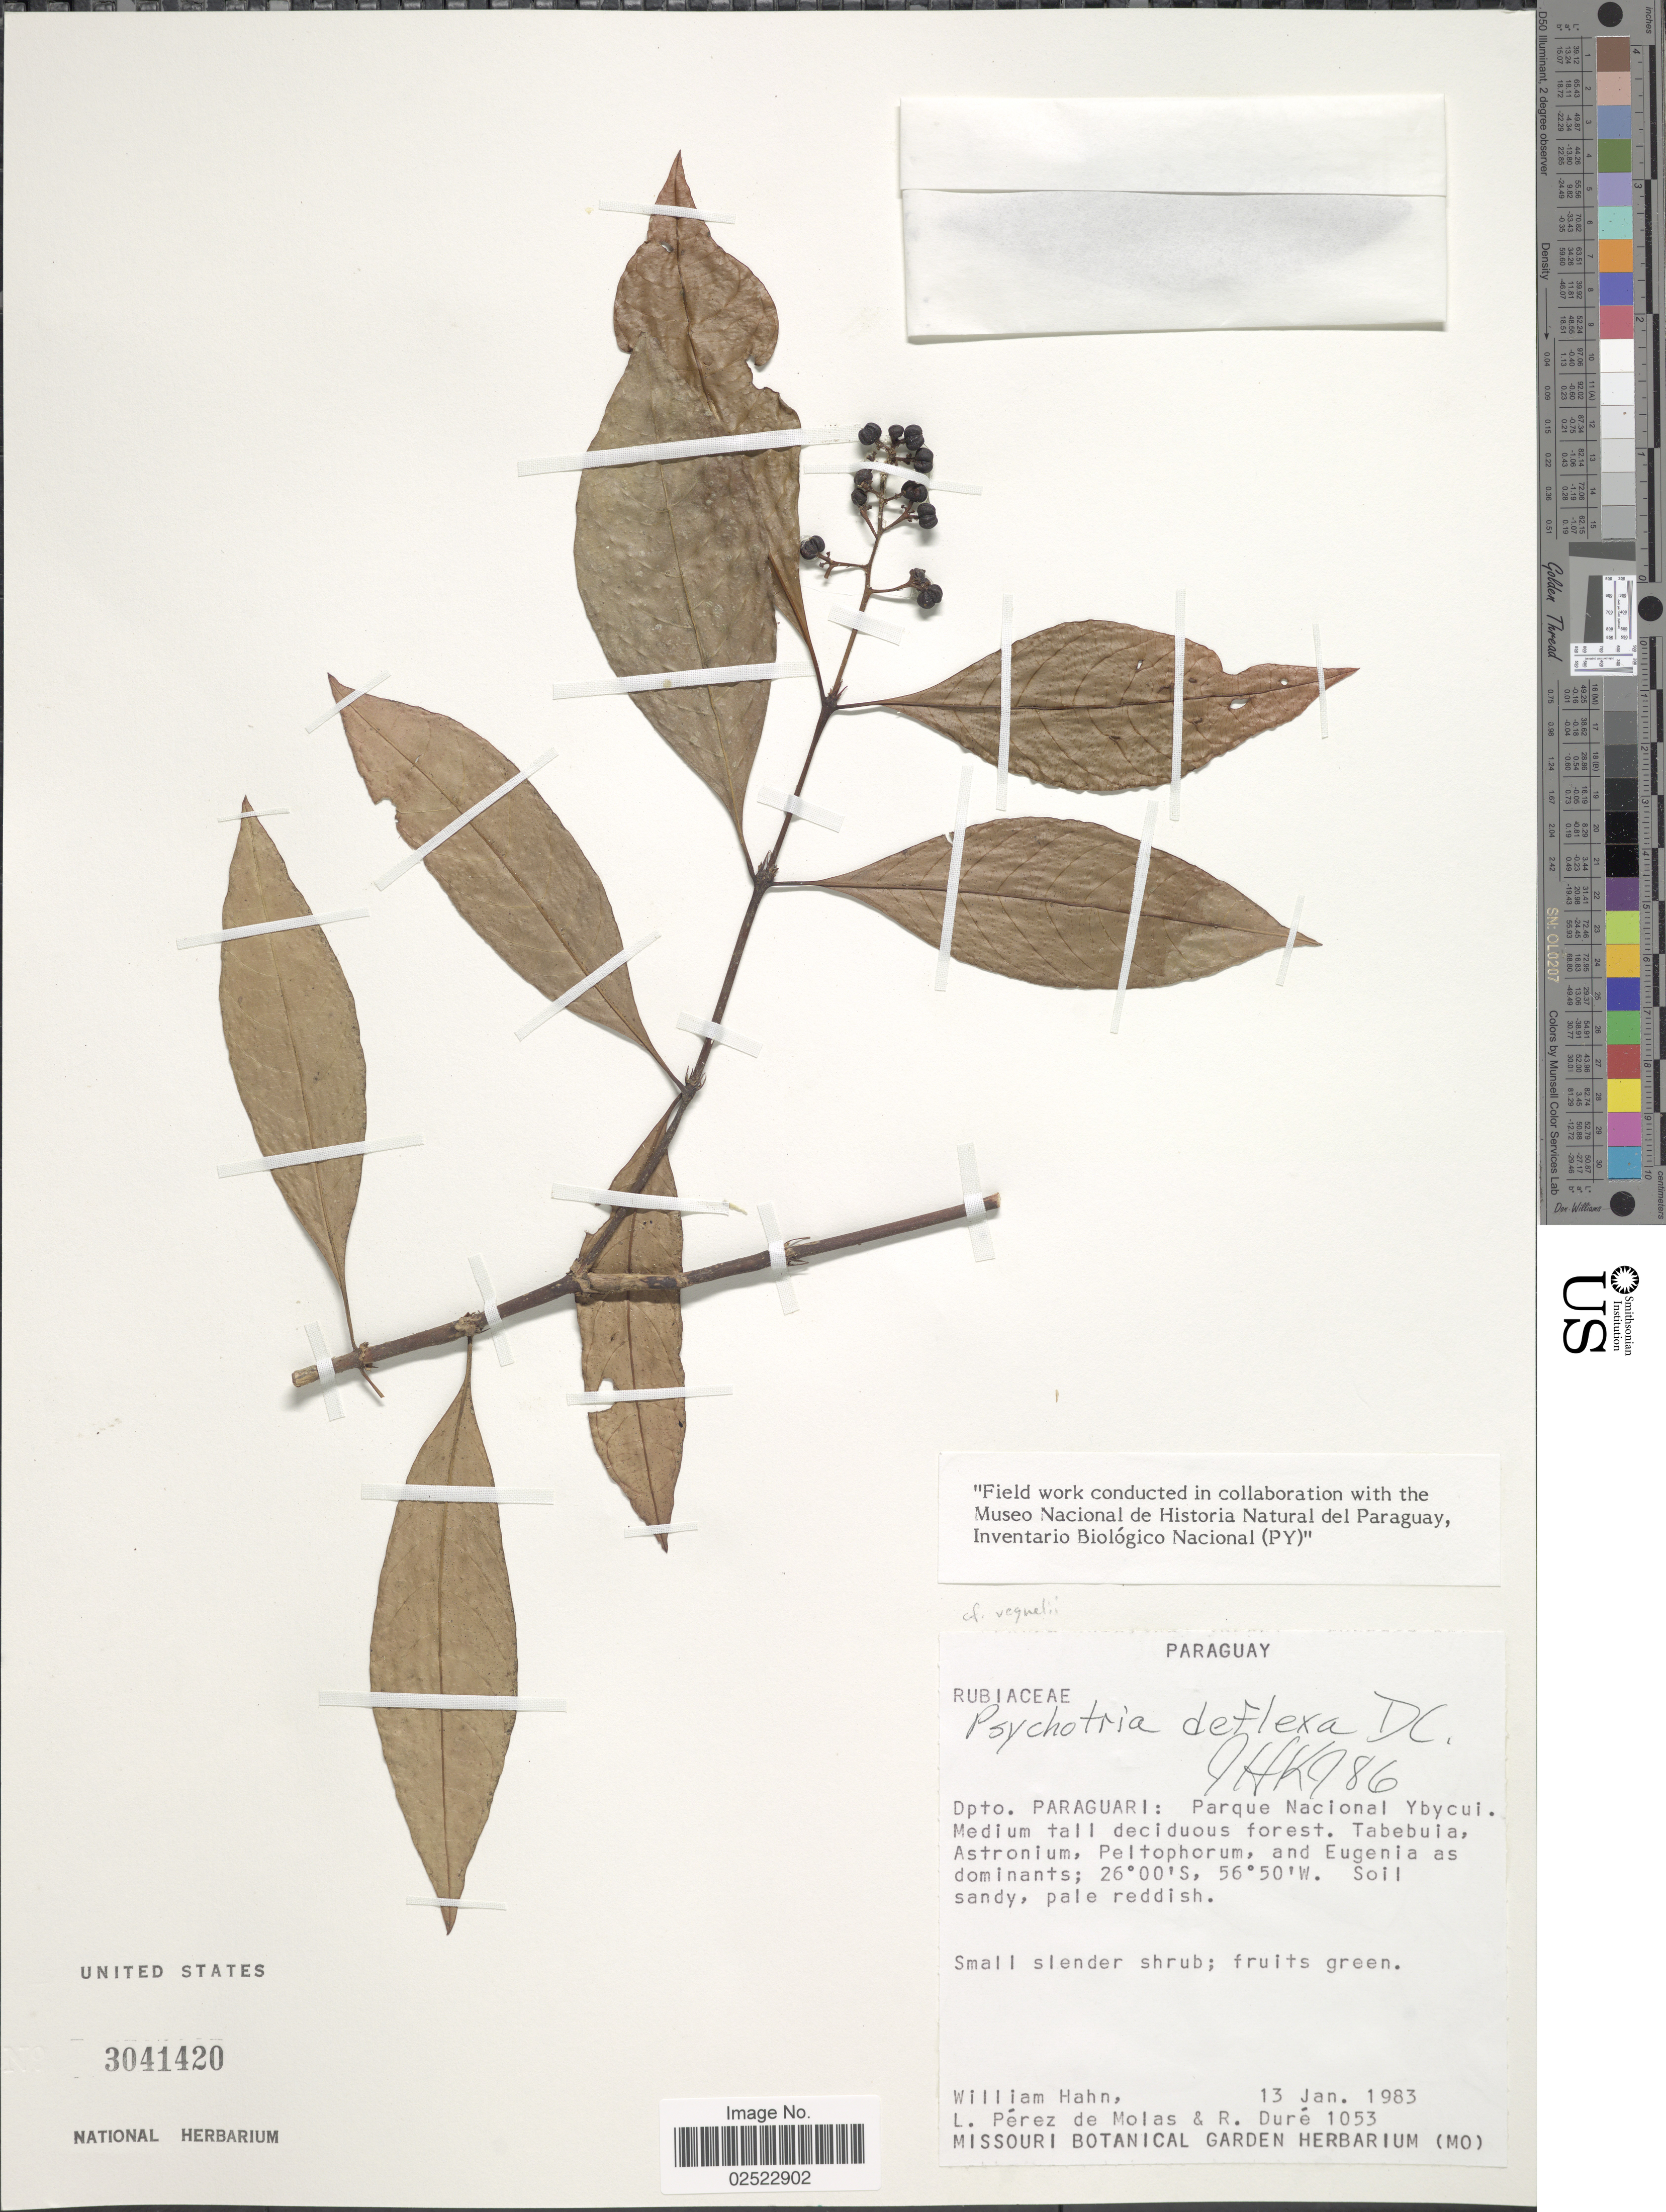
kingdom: Plantae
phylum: Tracheophyta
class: Magnoliopsida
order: Gentianales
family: Rubiaceae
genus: Psychotria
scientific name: Psychotria deflexa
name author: DC.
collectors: W. J. Hahn, L. Perez de Molas & R. Duré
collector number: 1053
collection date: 1983-01-13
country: Paraguay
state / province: Paraguari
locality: Parque Nacional Ybycui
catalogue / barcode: US 3041420